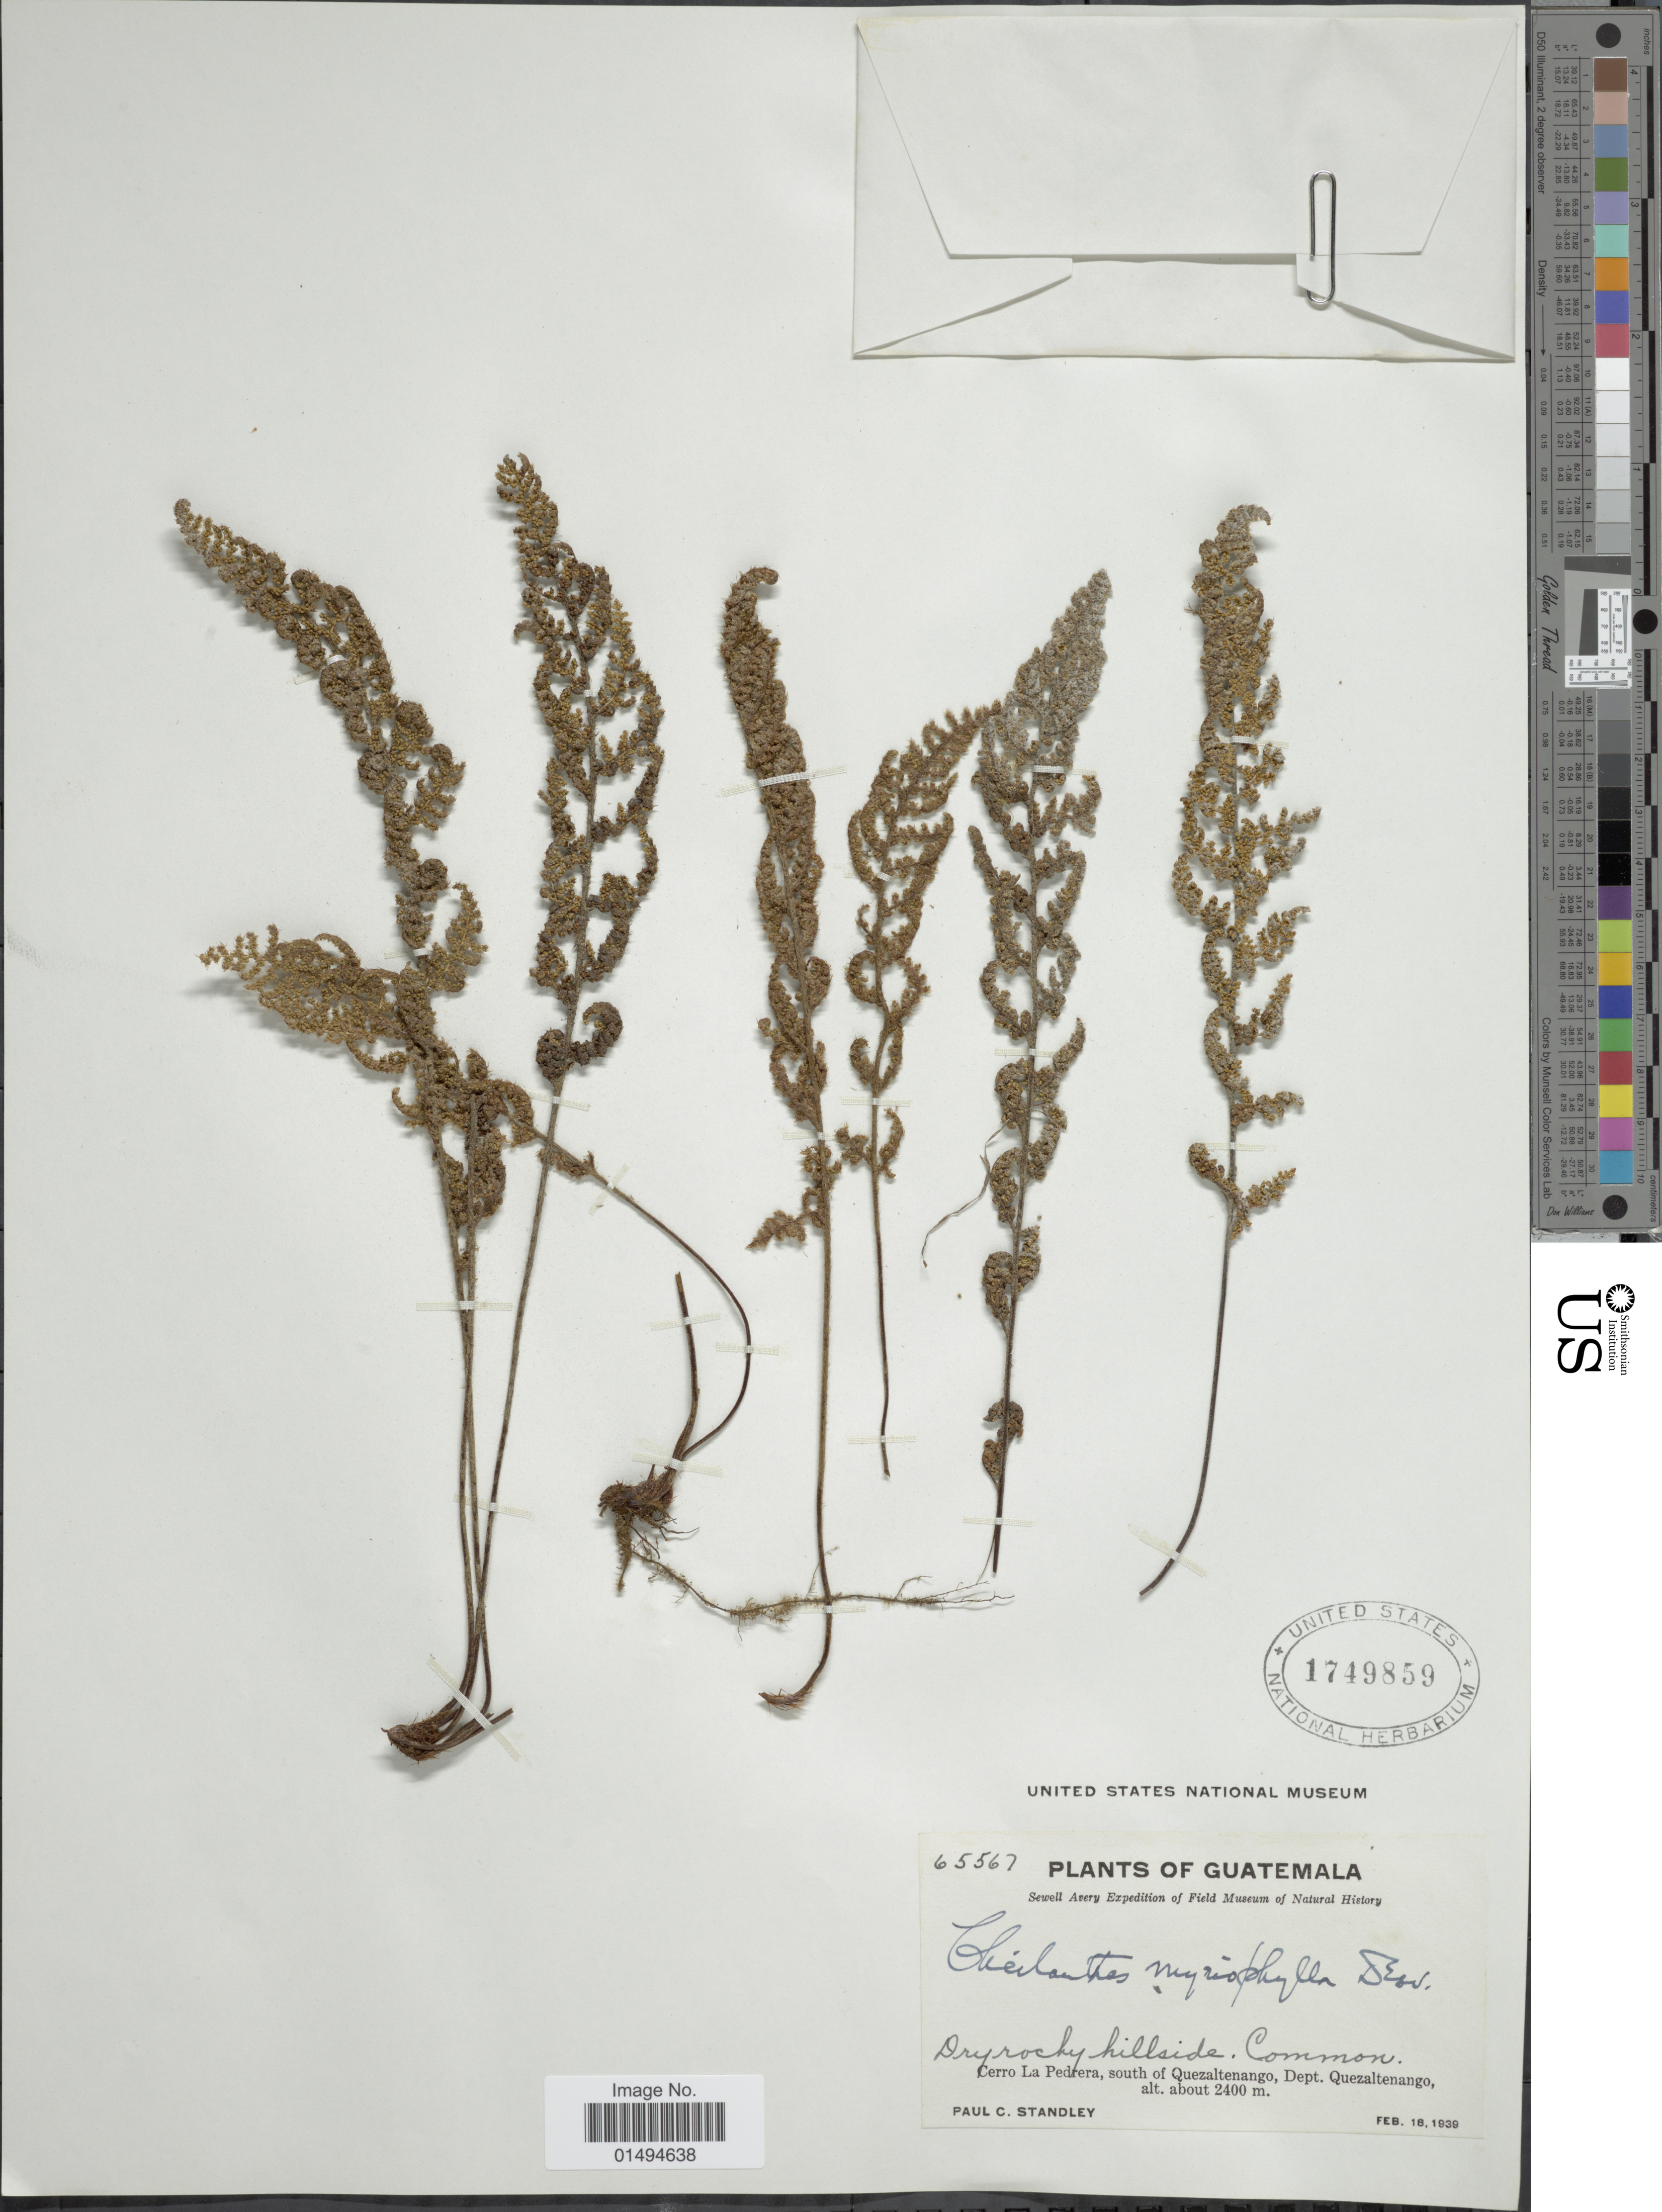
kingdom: Plantae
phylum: Tracheophyta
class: Polypodiopsida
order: Polypodiales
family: Pteridaceae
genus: Myriopteris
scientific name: Myriopteris myriophylla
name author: (Desv.) J. Sm.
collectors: P. C. Standley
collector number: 65567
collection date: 1939-02-16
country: Guatemala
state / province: Quetzaltenango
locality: Cerro La Pedrero, south Quezaltenango, Dept. Quezaltenango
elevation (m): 2400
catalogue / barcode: US 1749859